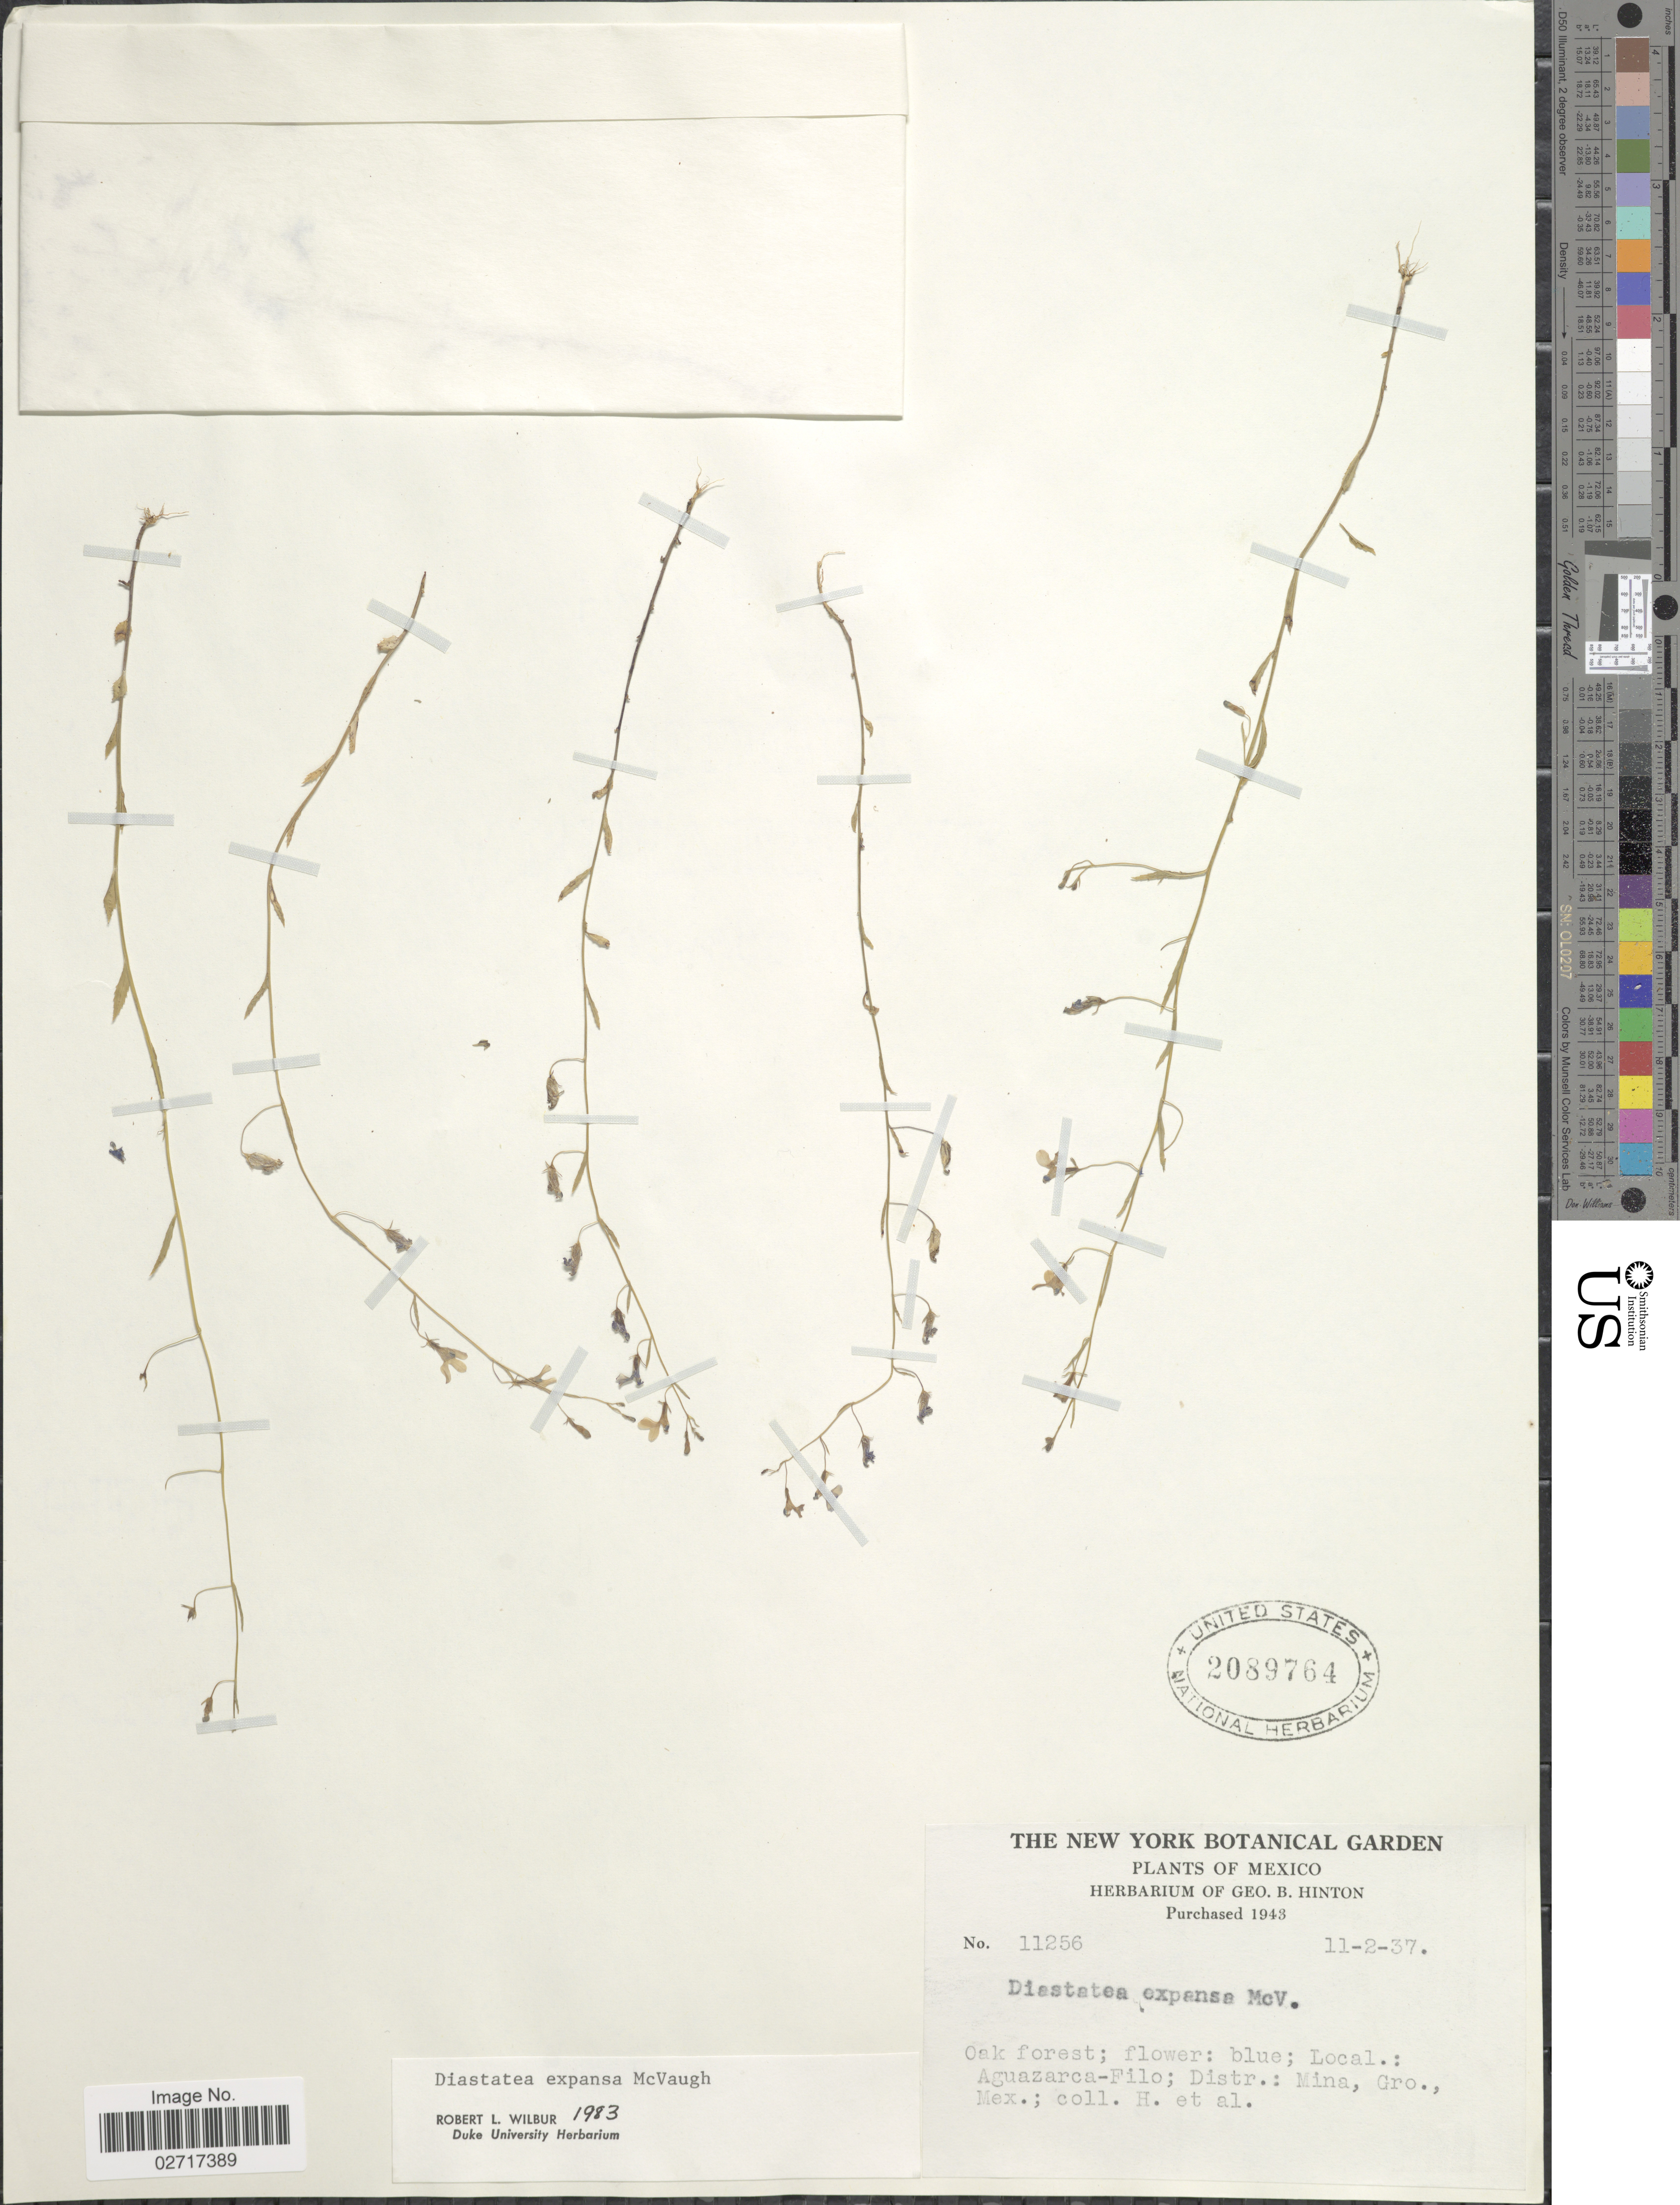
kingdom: Plantae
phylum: Tracheophyta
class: Magnoliopsida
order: Asterales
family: Campanulaceae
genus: Diastatea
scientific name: Diastatea expansa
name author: McVaugh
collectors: G. B. Hinton & et al.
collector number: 11256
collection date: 1937-11-02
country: Mexico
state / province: Guerrero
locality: Aguazarca - Filo. Distr.: Mina.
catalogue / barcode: US 2089764